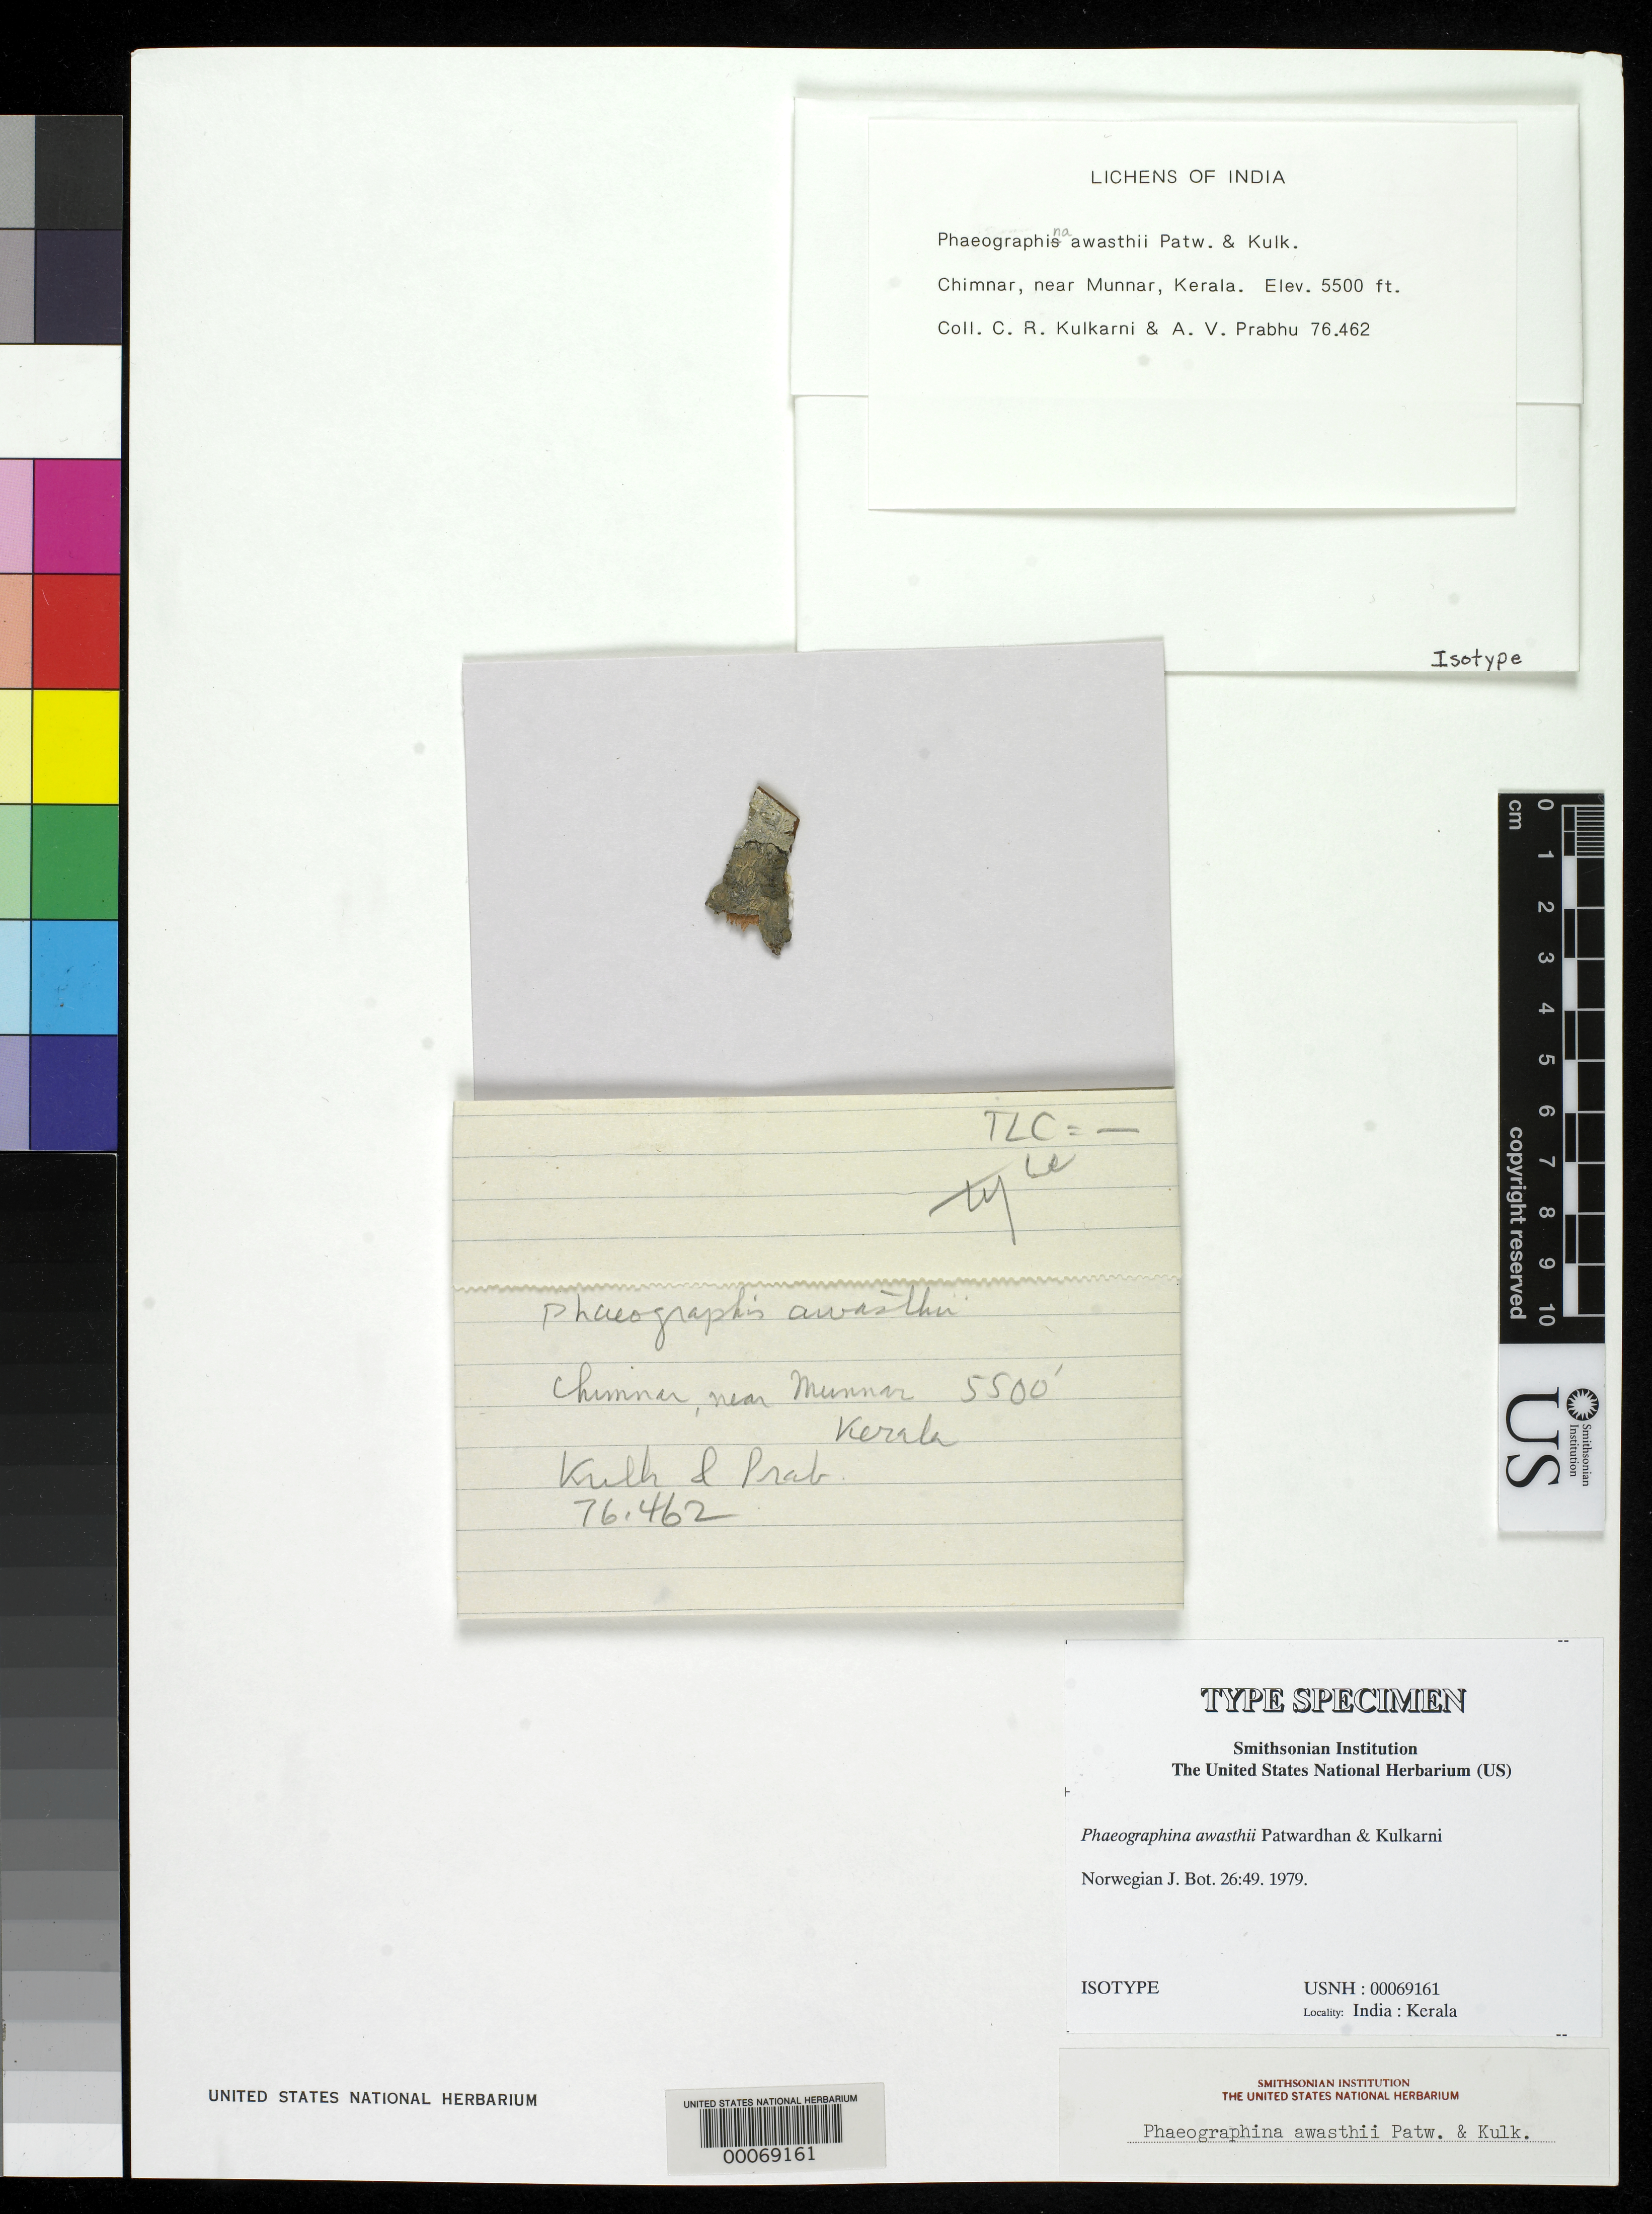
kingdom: Fungi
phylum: Ascomycota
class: Lecanoromycetes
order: Ostropales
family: Graphidaceae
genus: Phaeographina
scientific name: Phaeographina awasthii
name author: Patw. & Kulkarni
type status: Isotype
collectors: C. Kulkarni & A. Prabhu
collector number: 76462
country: India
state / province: Kerala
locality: Chimnar, near Munnar.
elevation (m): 1676